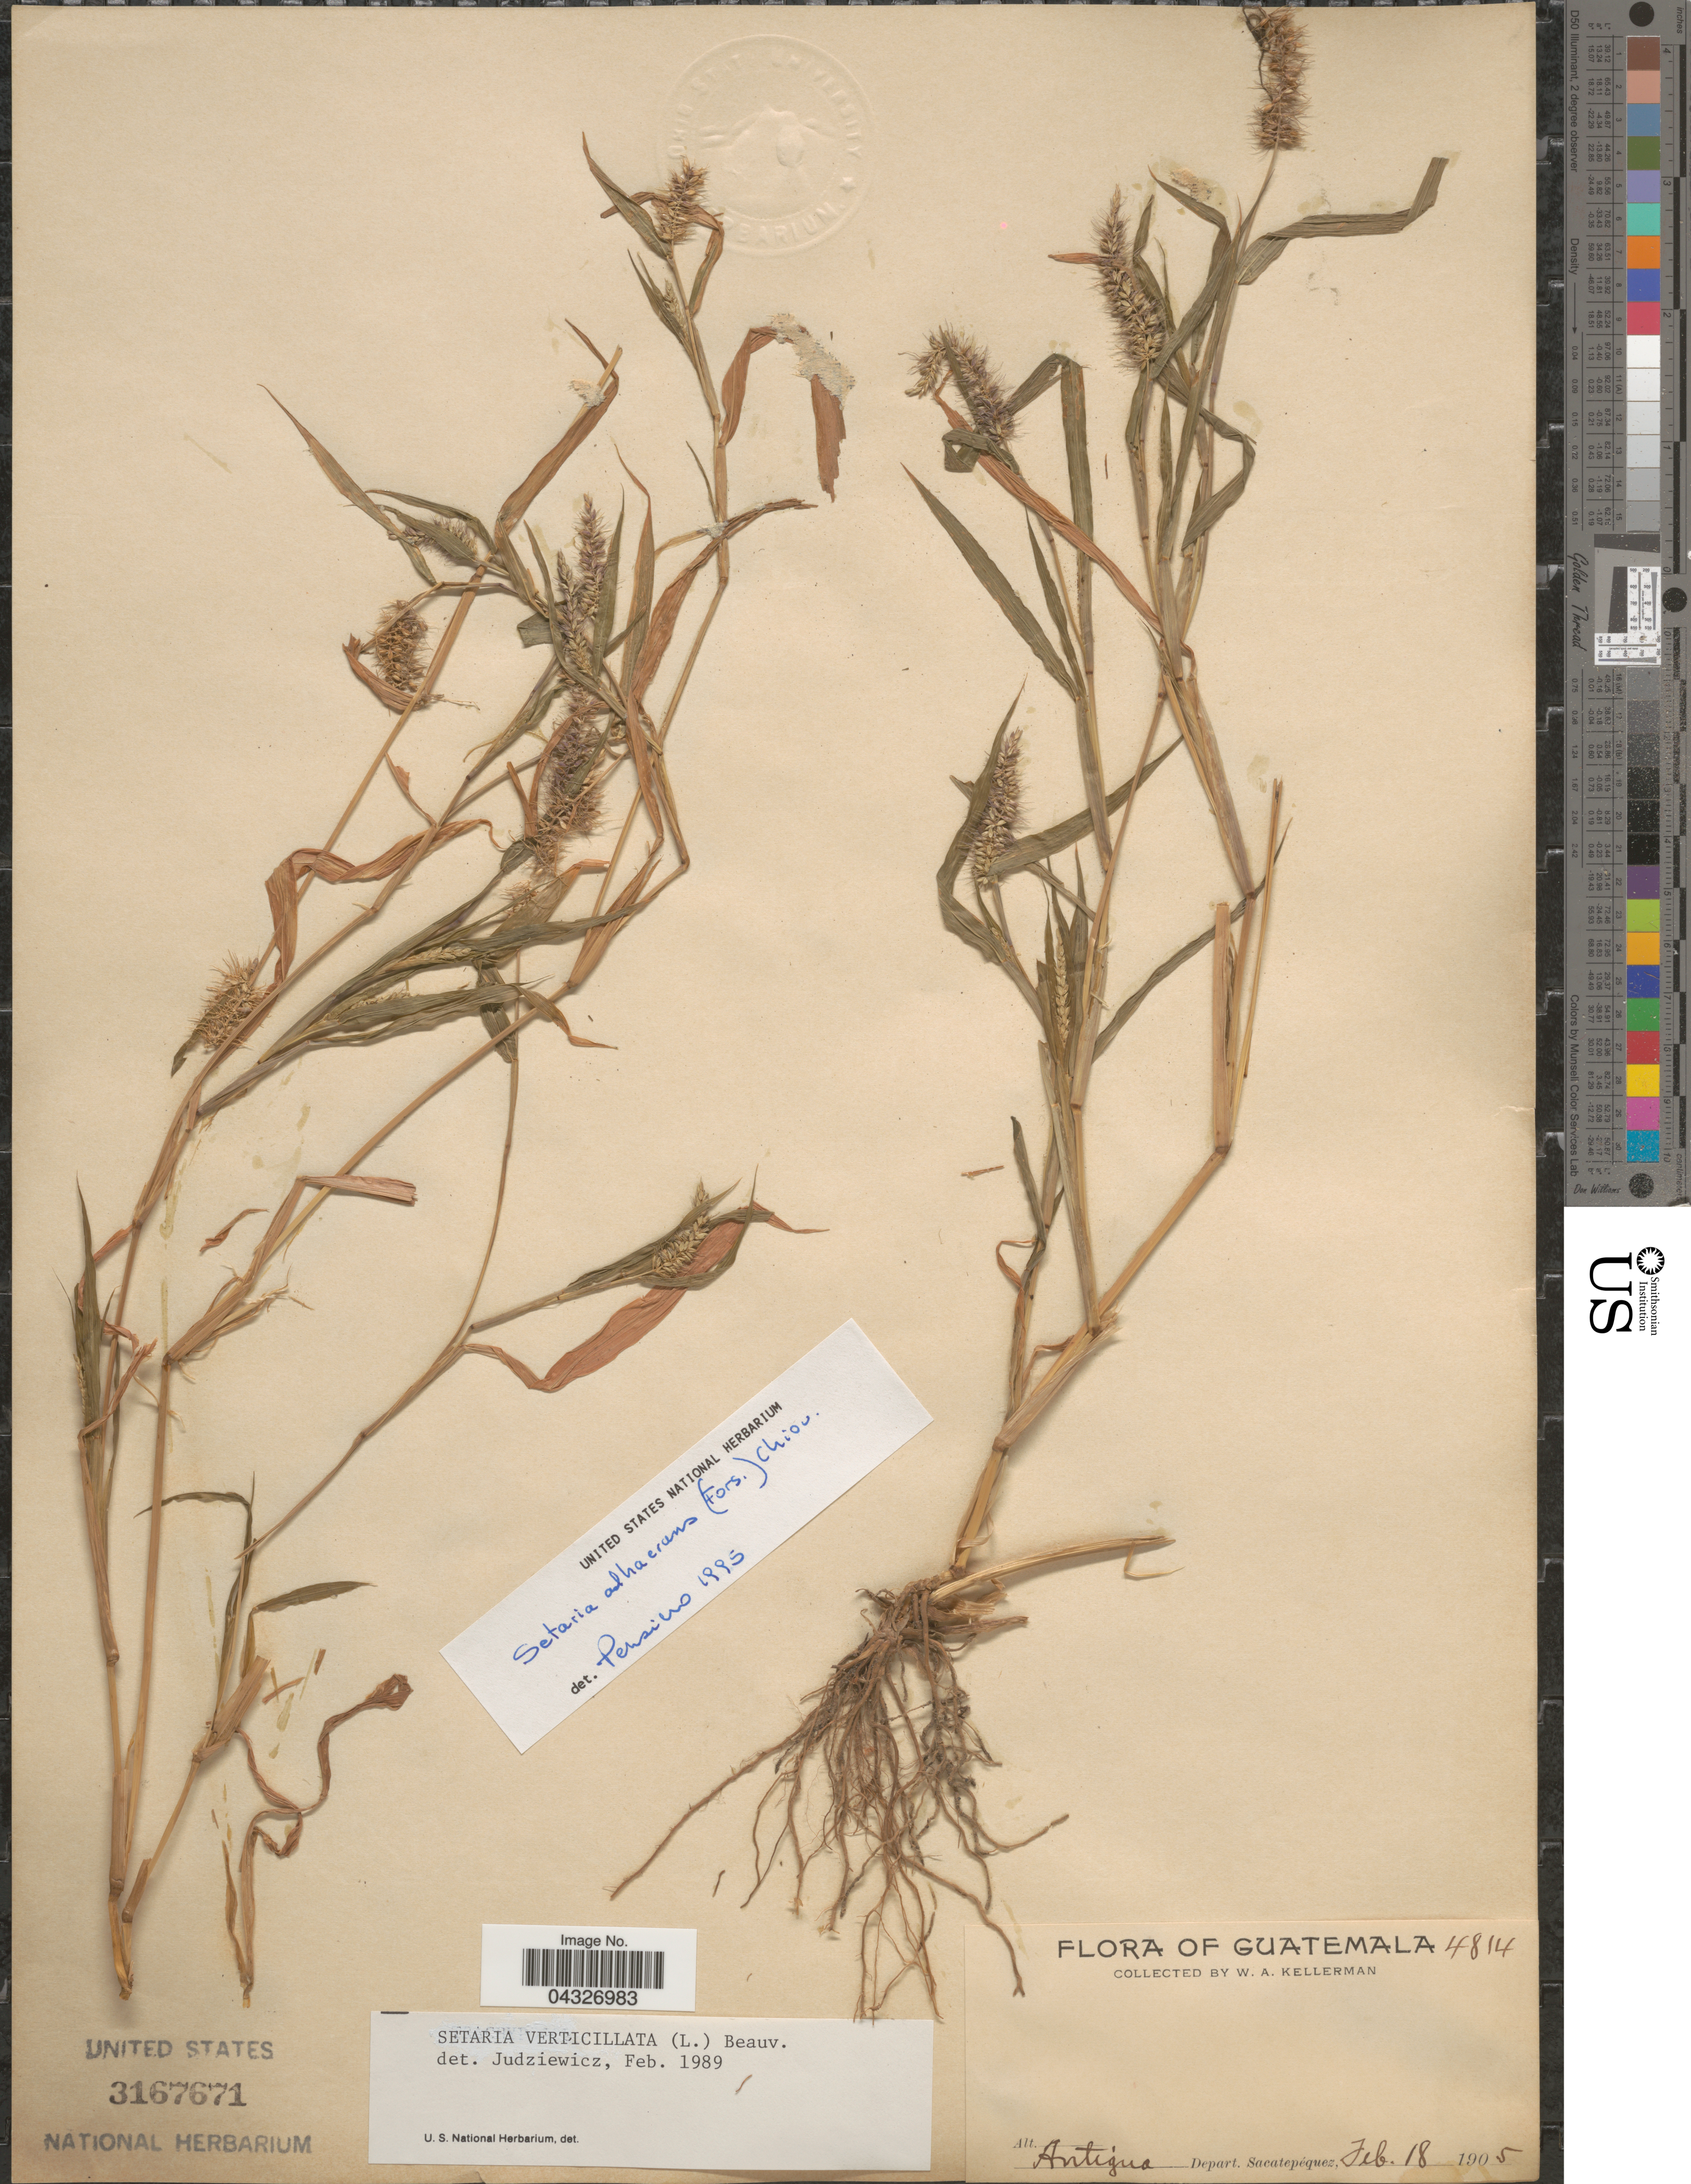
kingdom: Plantae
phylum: Tracheophyta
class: Liliopsida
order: Poales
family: Poaceae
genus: Setaria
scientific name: Setaria verticillata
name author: (L.) P. Beauv.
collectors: W. Kellerman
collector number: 4814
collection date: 1905-02-18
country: Guatemala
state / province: Sacatepequez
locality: Antigua. Depart. Sacatepéquez.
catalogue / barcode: US 3167671